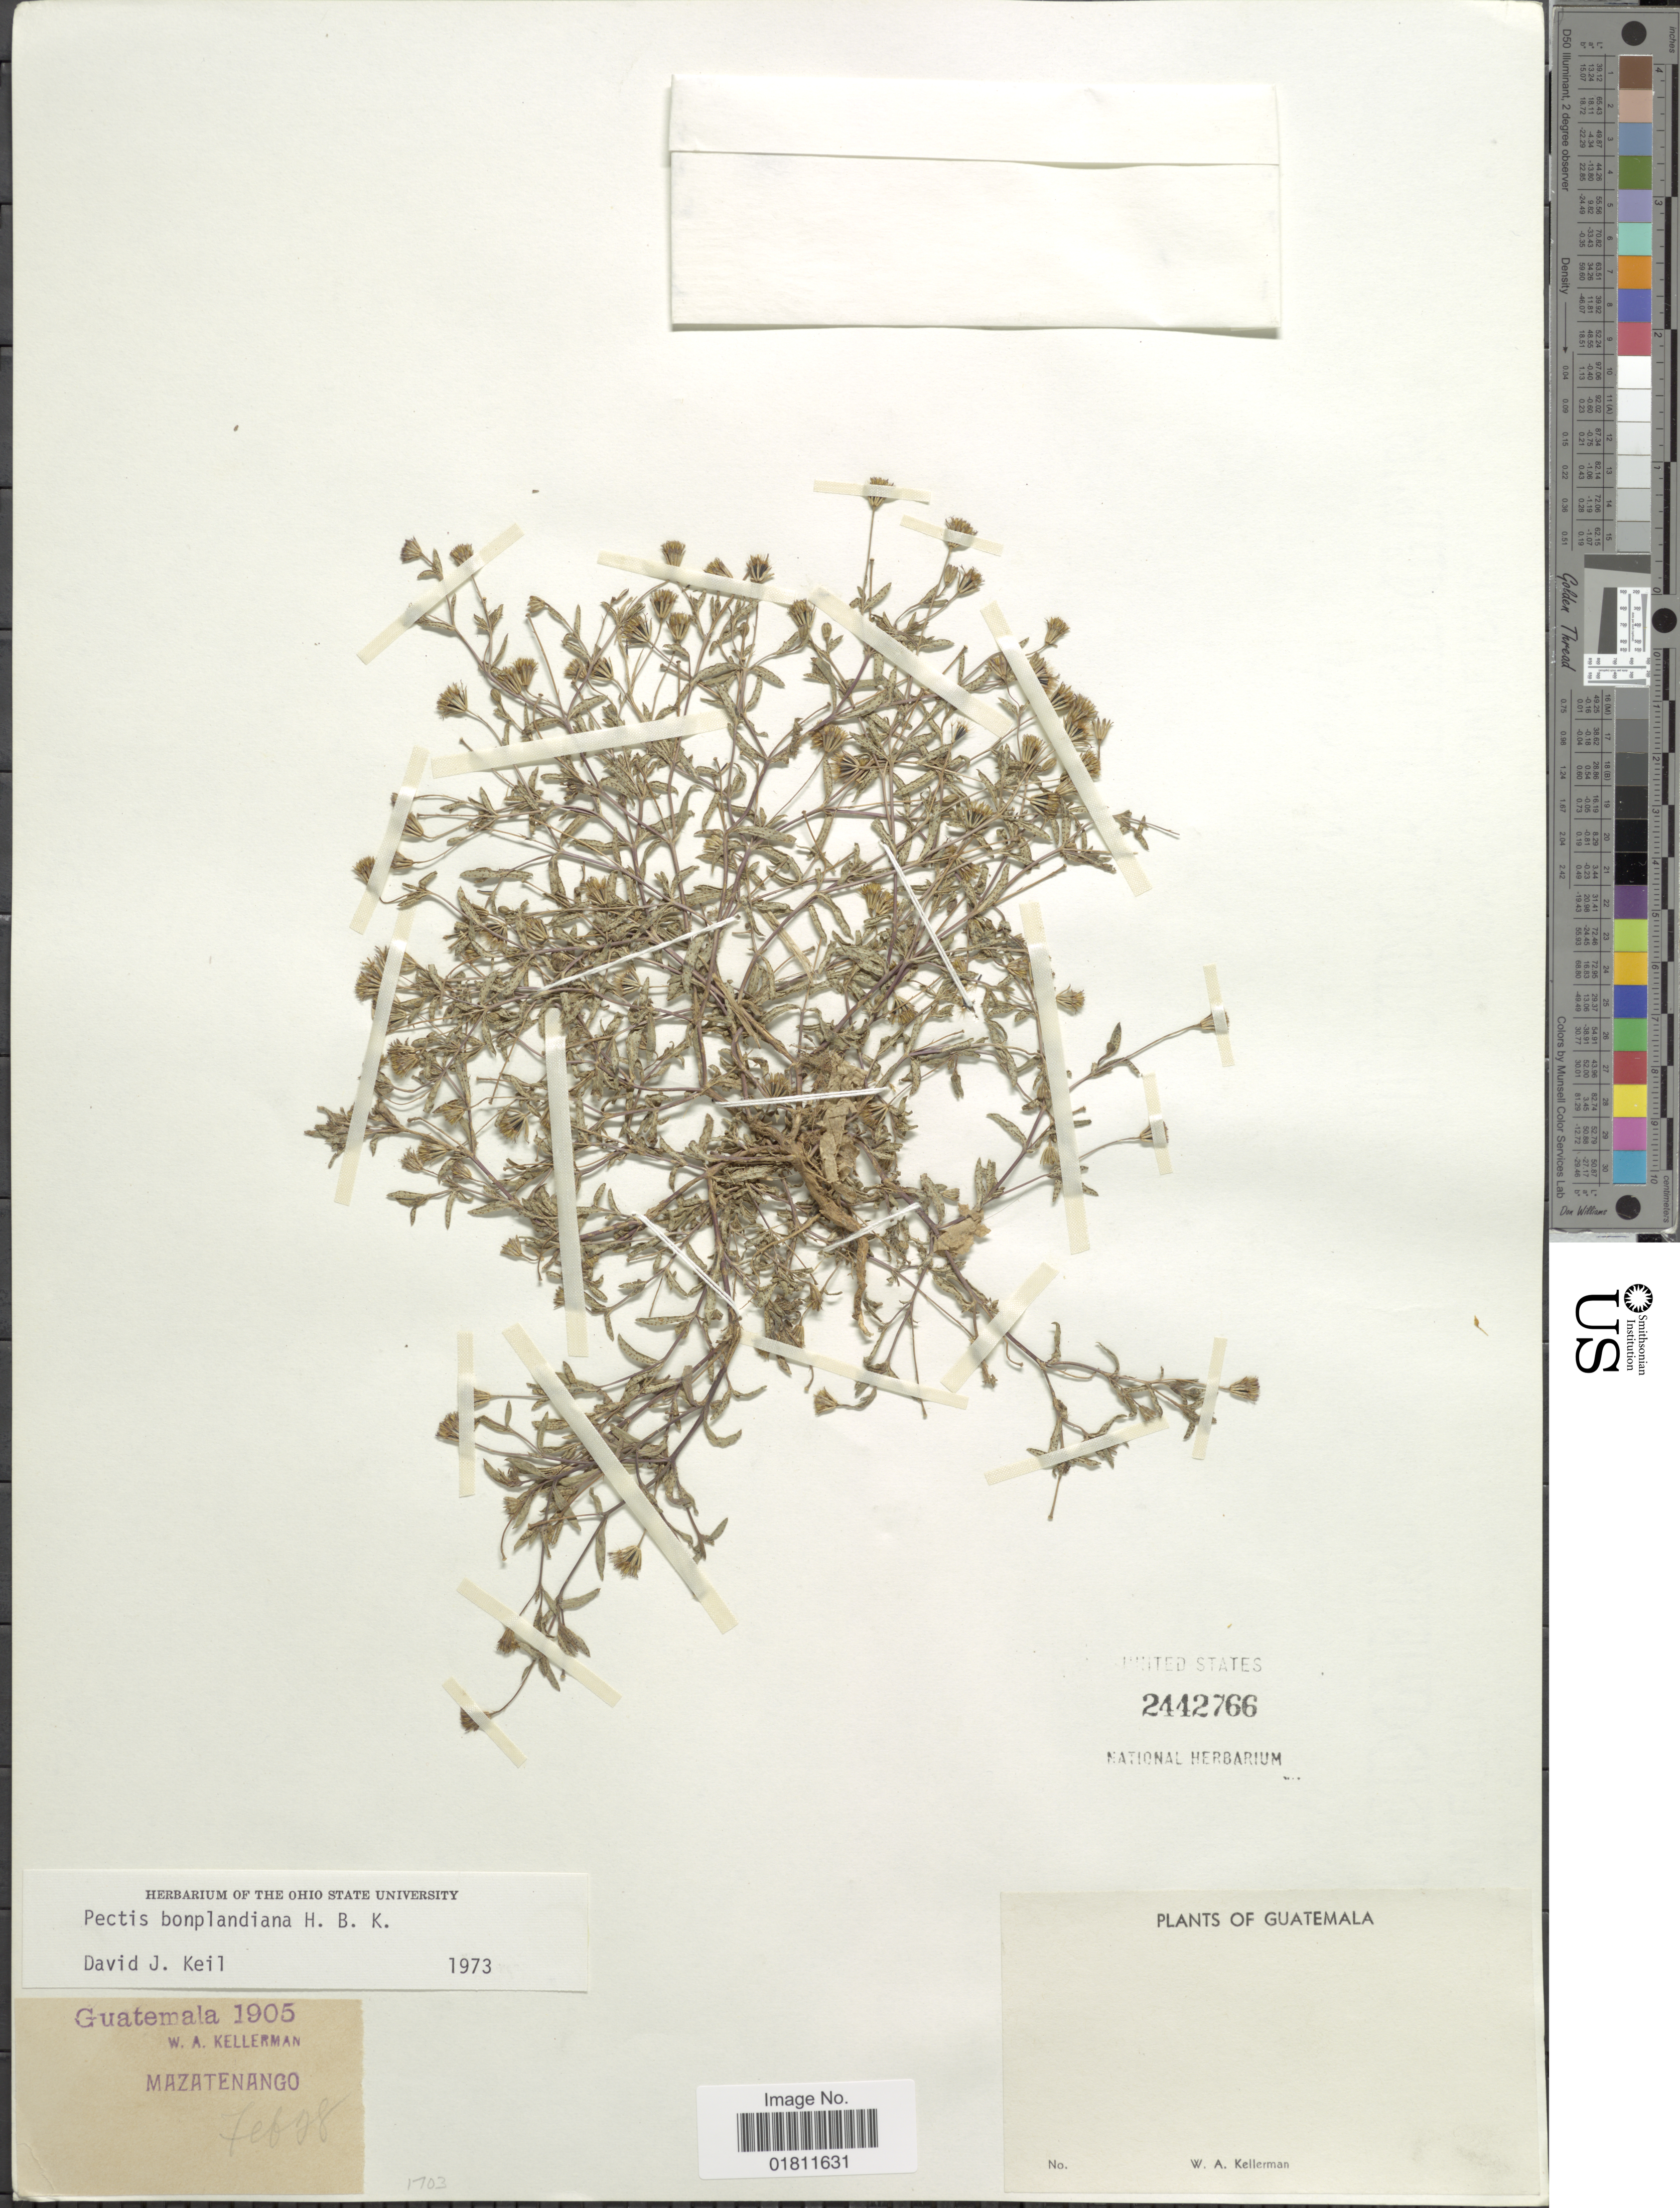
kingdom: Plantae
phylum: Tracheophyta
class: Magnoliopsida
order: Asterales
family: Asteraceae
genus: Pectis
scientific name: Pectis bonplandiana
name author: Kunth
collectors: W. Kellerman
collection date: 1905-02-28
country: Guatemala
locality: Mazatenango.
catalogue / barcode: US 2442766